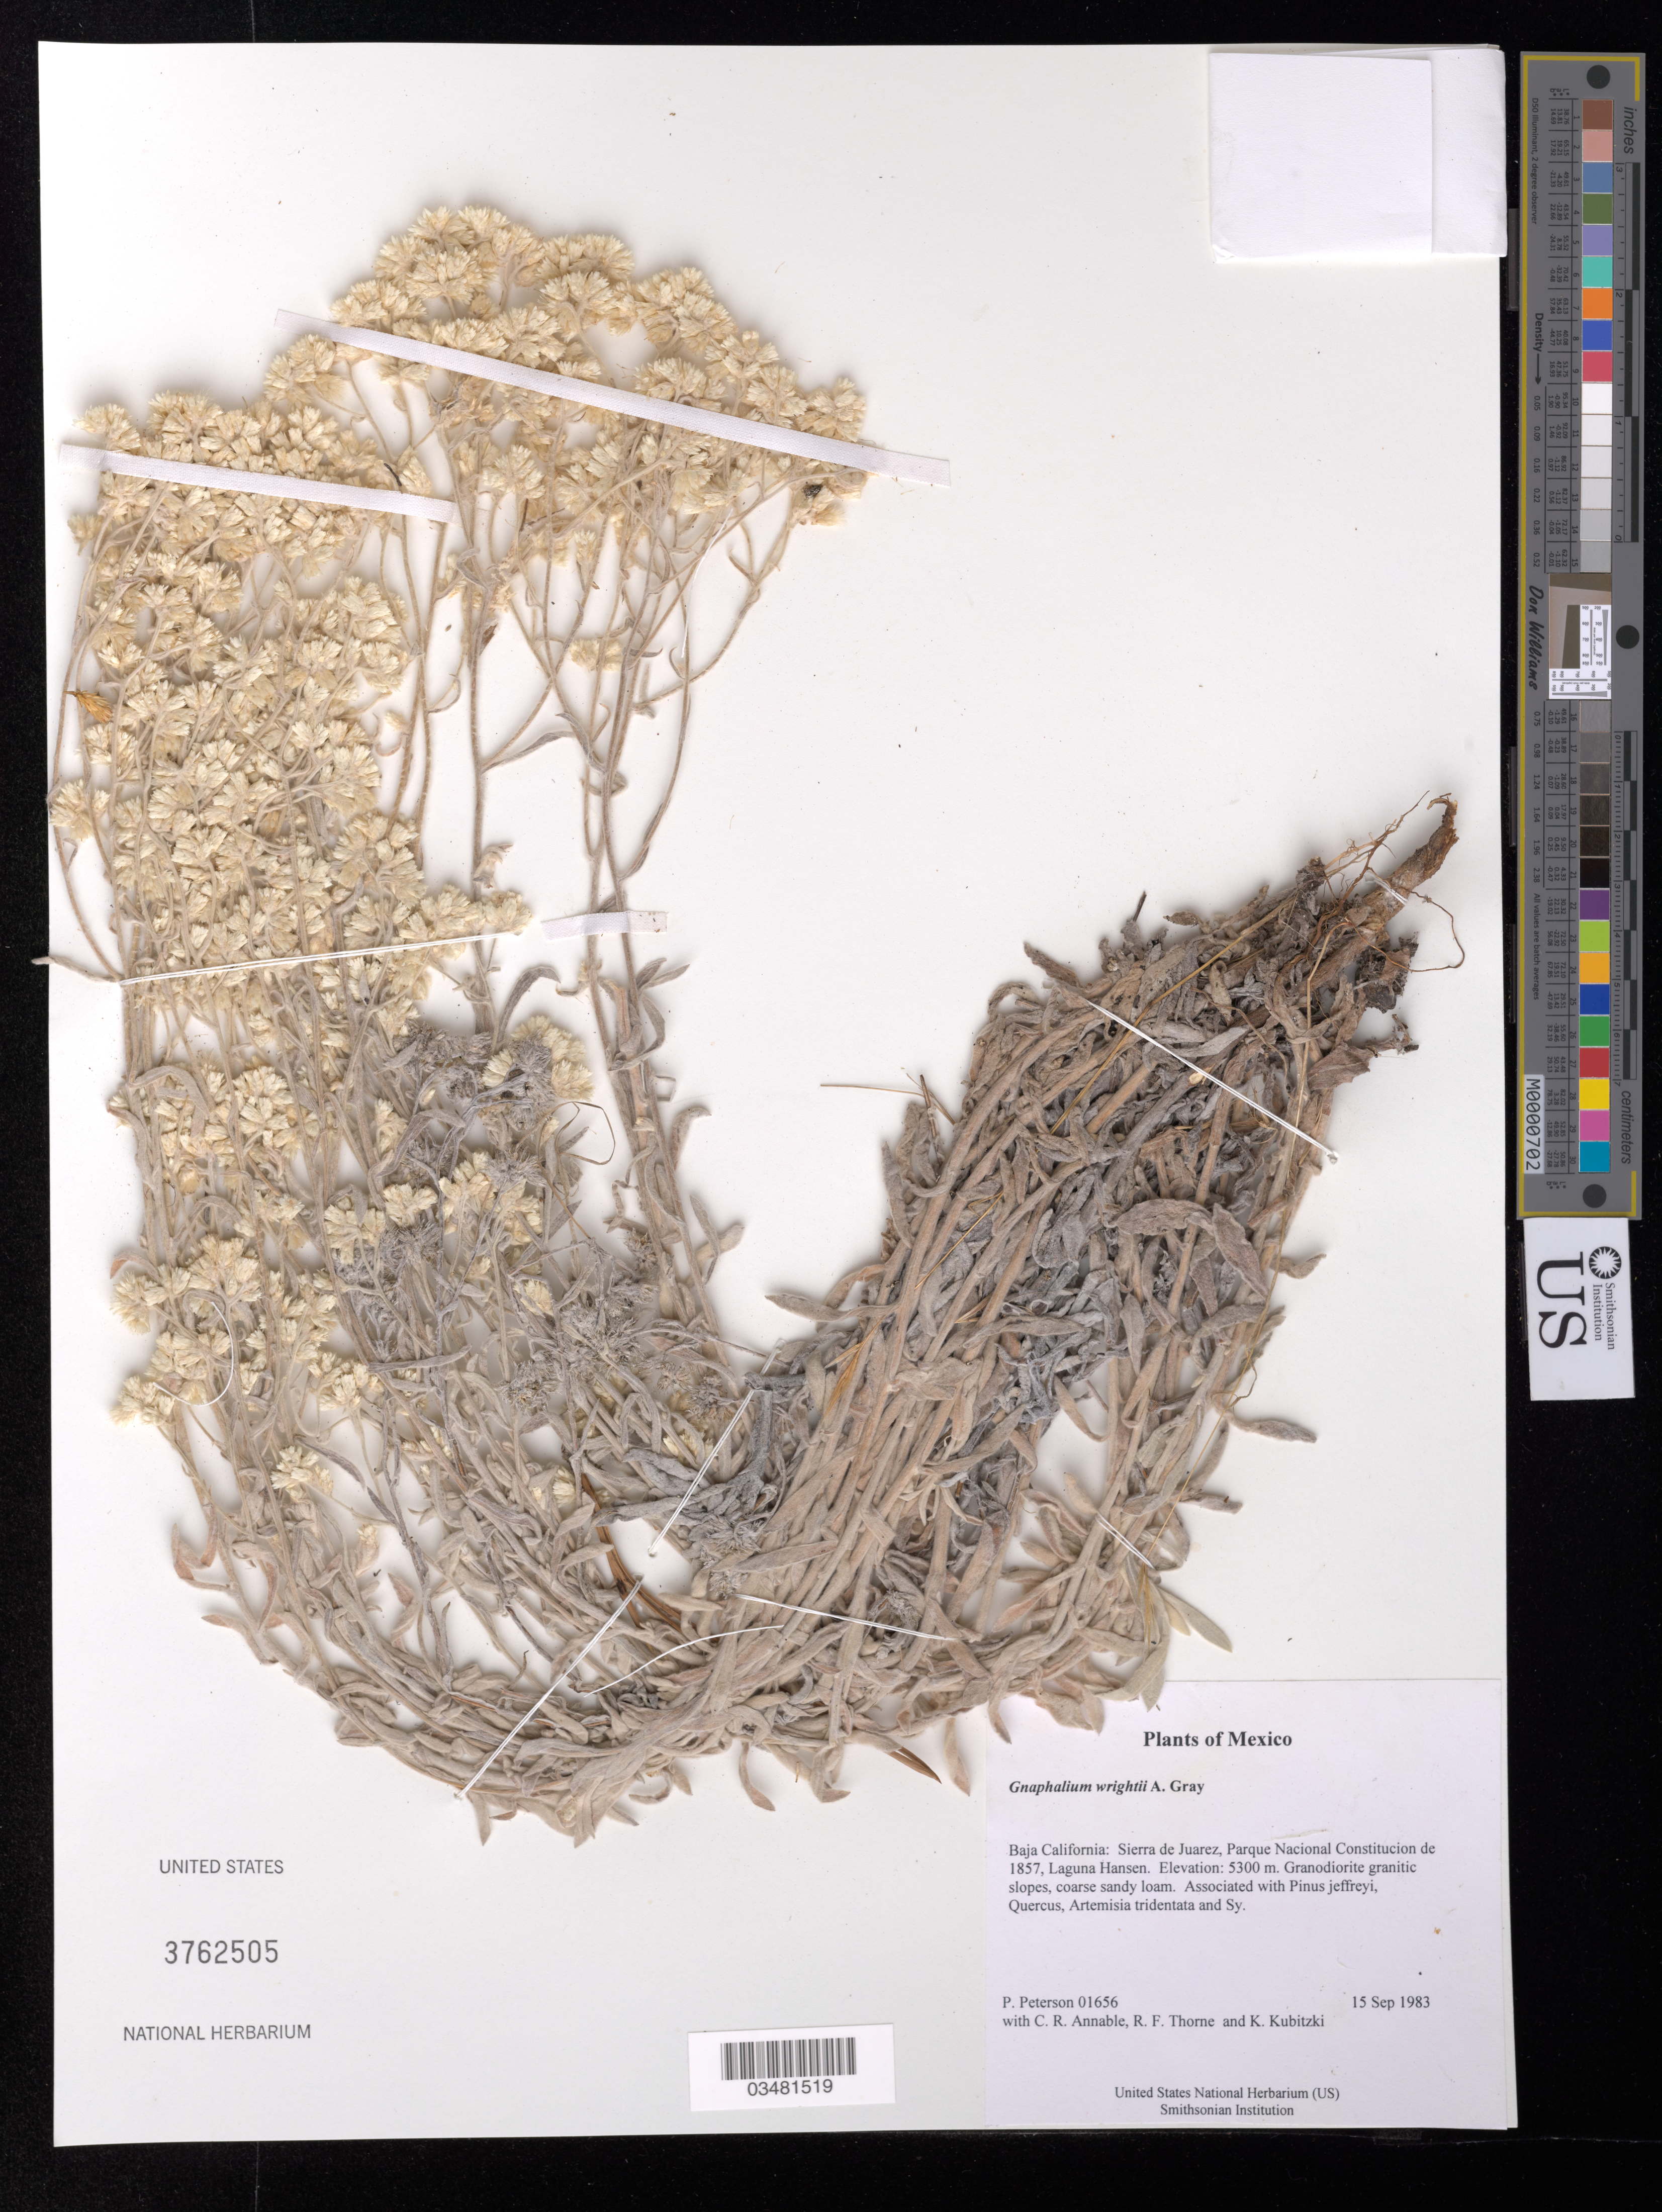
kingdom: Plantae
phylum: Tracheophyta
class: Magnoliopsida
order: Asterales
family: Asteraceae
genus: Gnaphalium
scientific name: Gnaphalium wrightii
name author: A. Gray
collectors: P. M. Peterson, C. R. Annable, R. F. Thorne & K. Kubitzki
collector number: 01656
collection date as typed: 15 Sep 1983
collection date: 1983-09-15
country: Mexico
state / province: Baja California Norte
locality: Sierra de Juarez, Parque Nacional Constitucion de 1857, Laguna Hansen.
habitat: Granodiorite granitic slopes, coarse sandy loam. Associated with Pinus jeffreyi, Quercus, Artemisia tridentata and Sy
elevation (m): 5300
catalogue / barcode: US 3762505